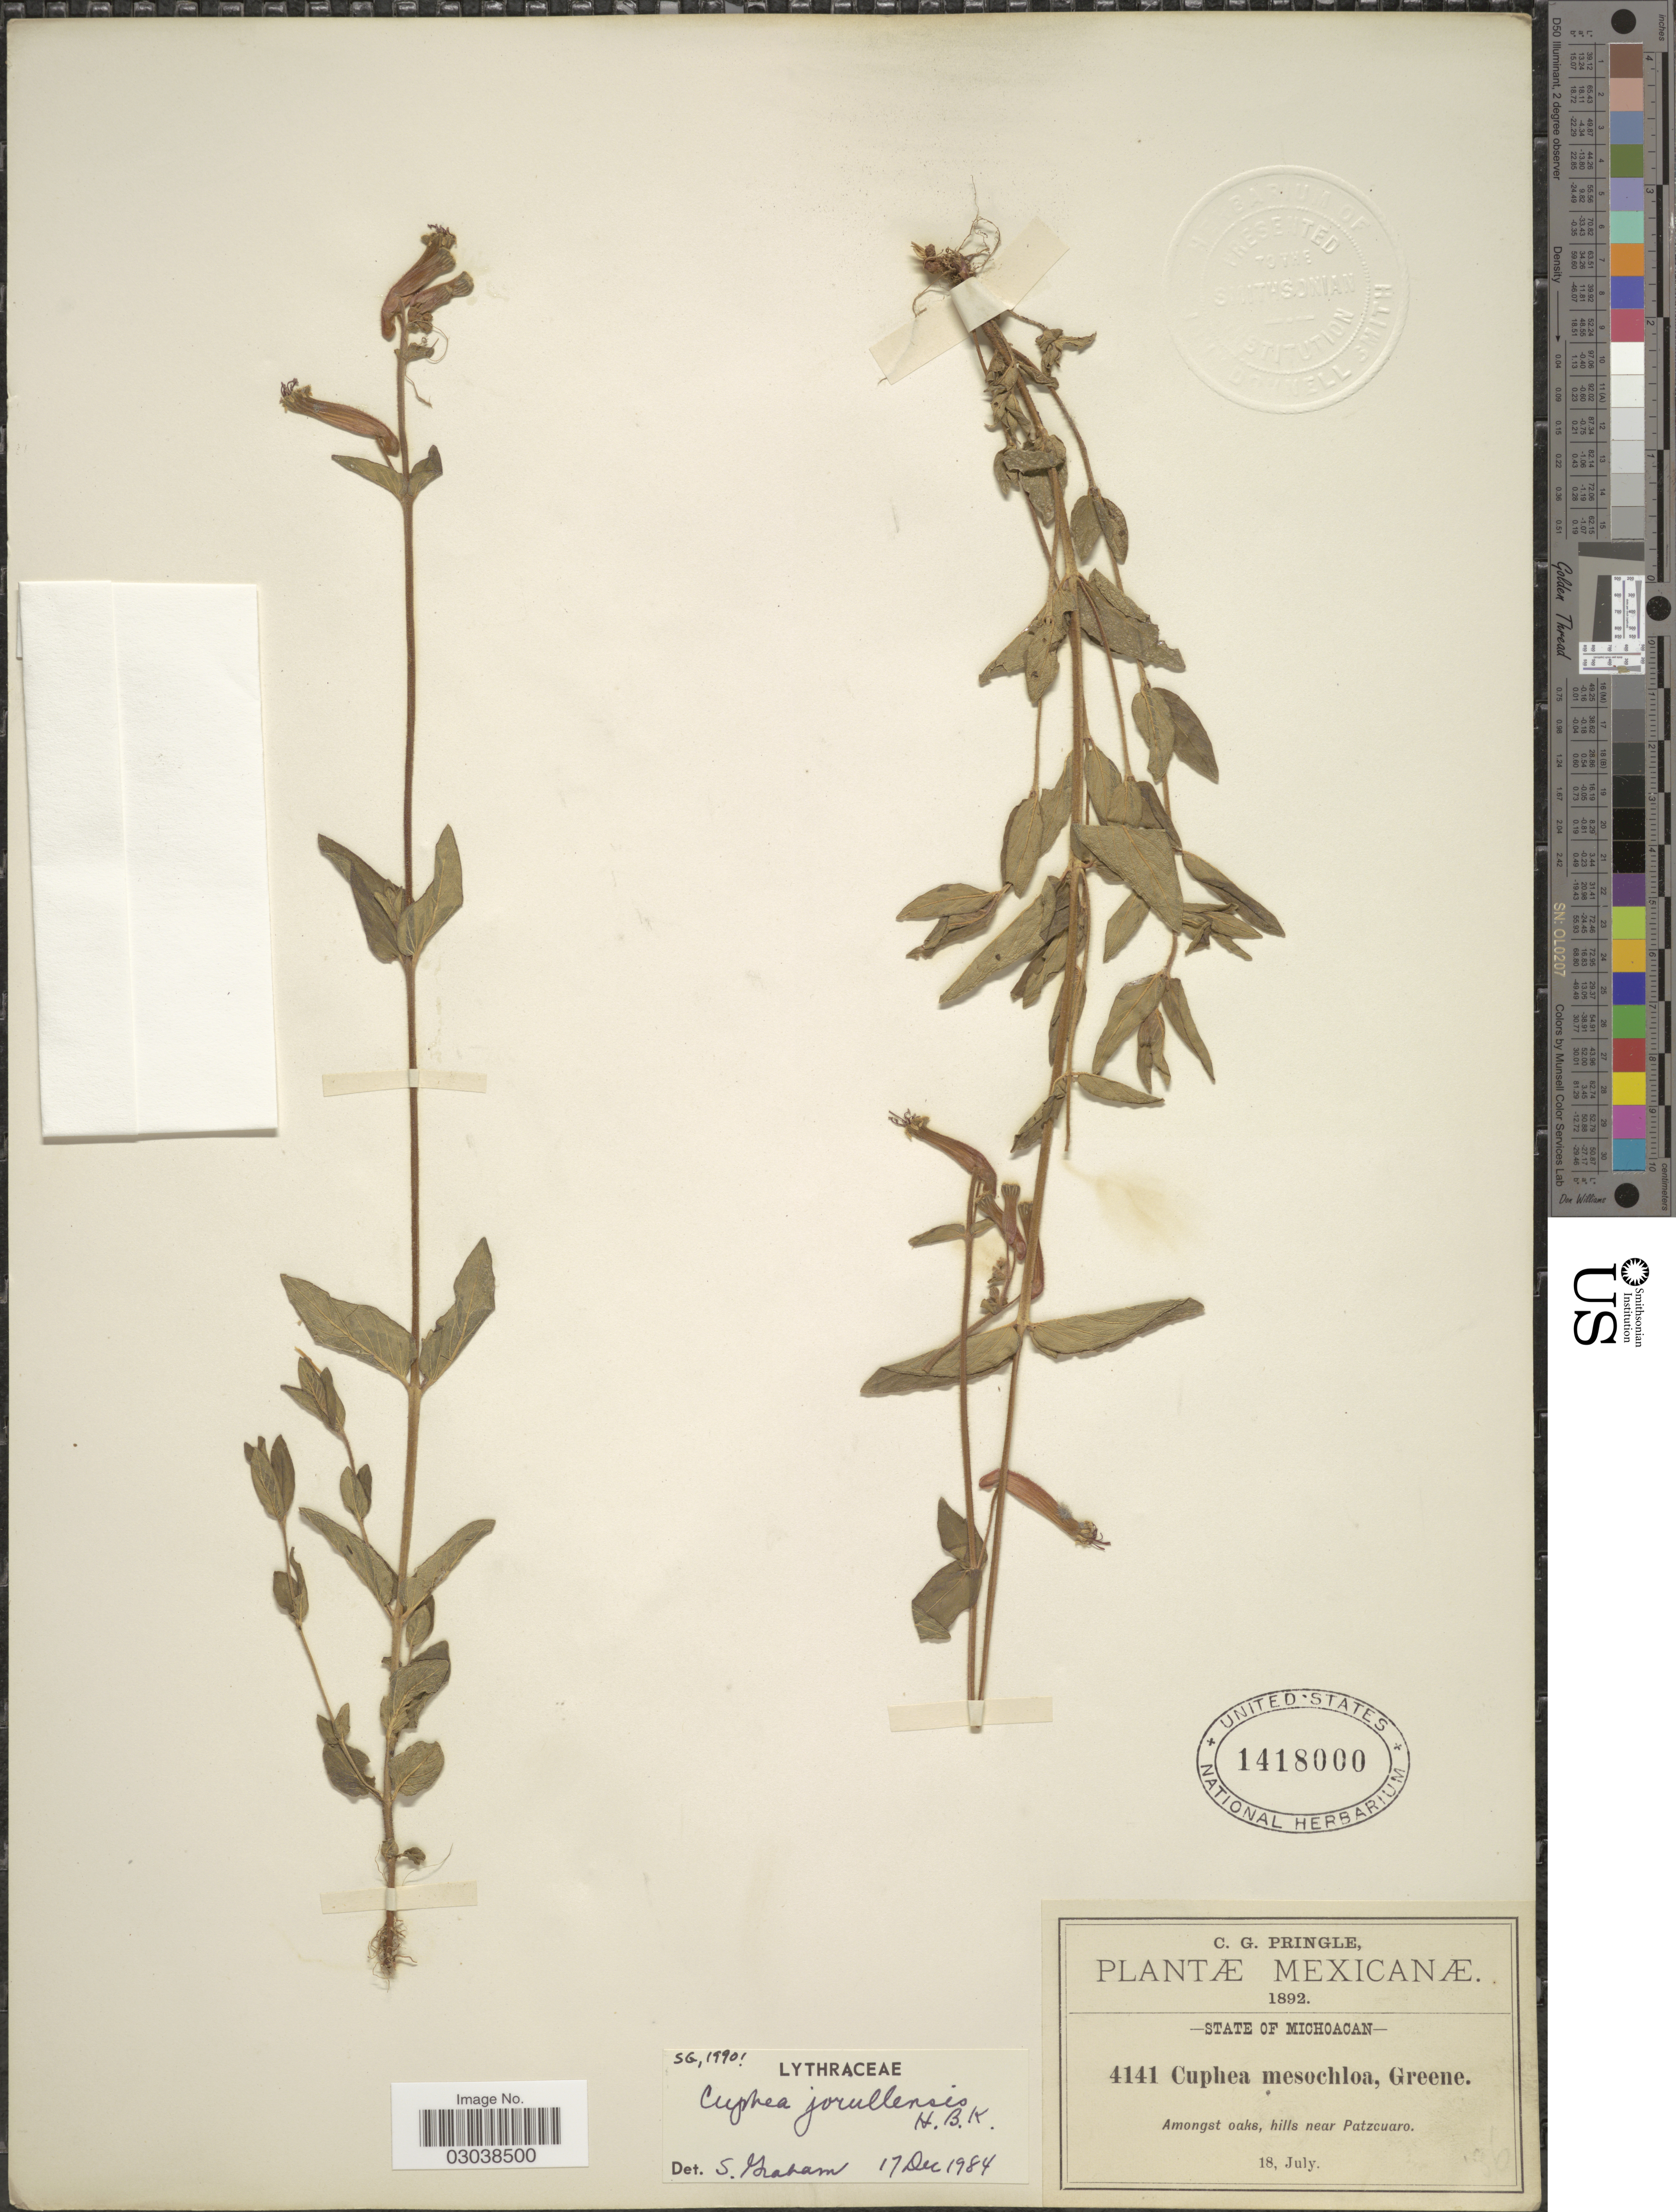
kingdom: Plantae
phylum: Tracheophyta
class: Magnoliopsida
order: Myrtales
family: Lythraceae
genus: Cuphea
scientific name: Cuphea jorullensis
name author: Kunth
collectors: C. G. Pringle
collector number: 4141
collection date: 1892-07-18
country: Mexico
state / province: Michoacán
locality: Amongst oaks, hills near Patzcuaro.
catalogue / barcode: US 1418000